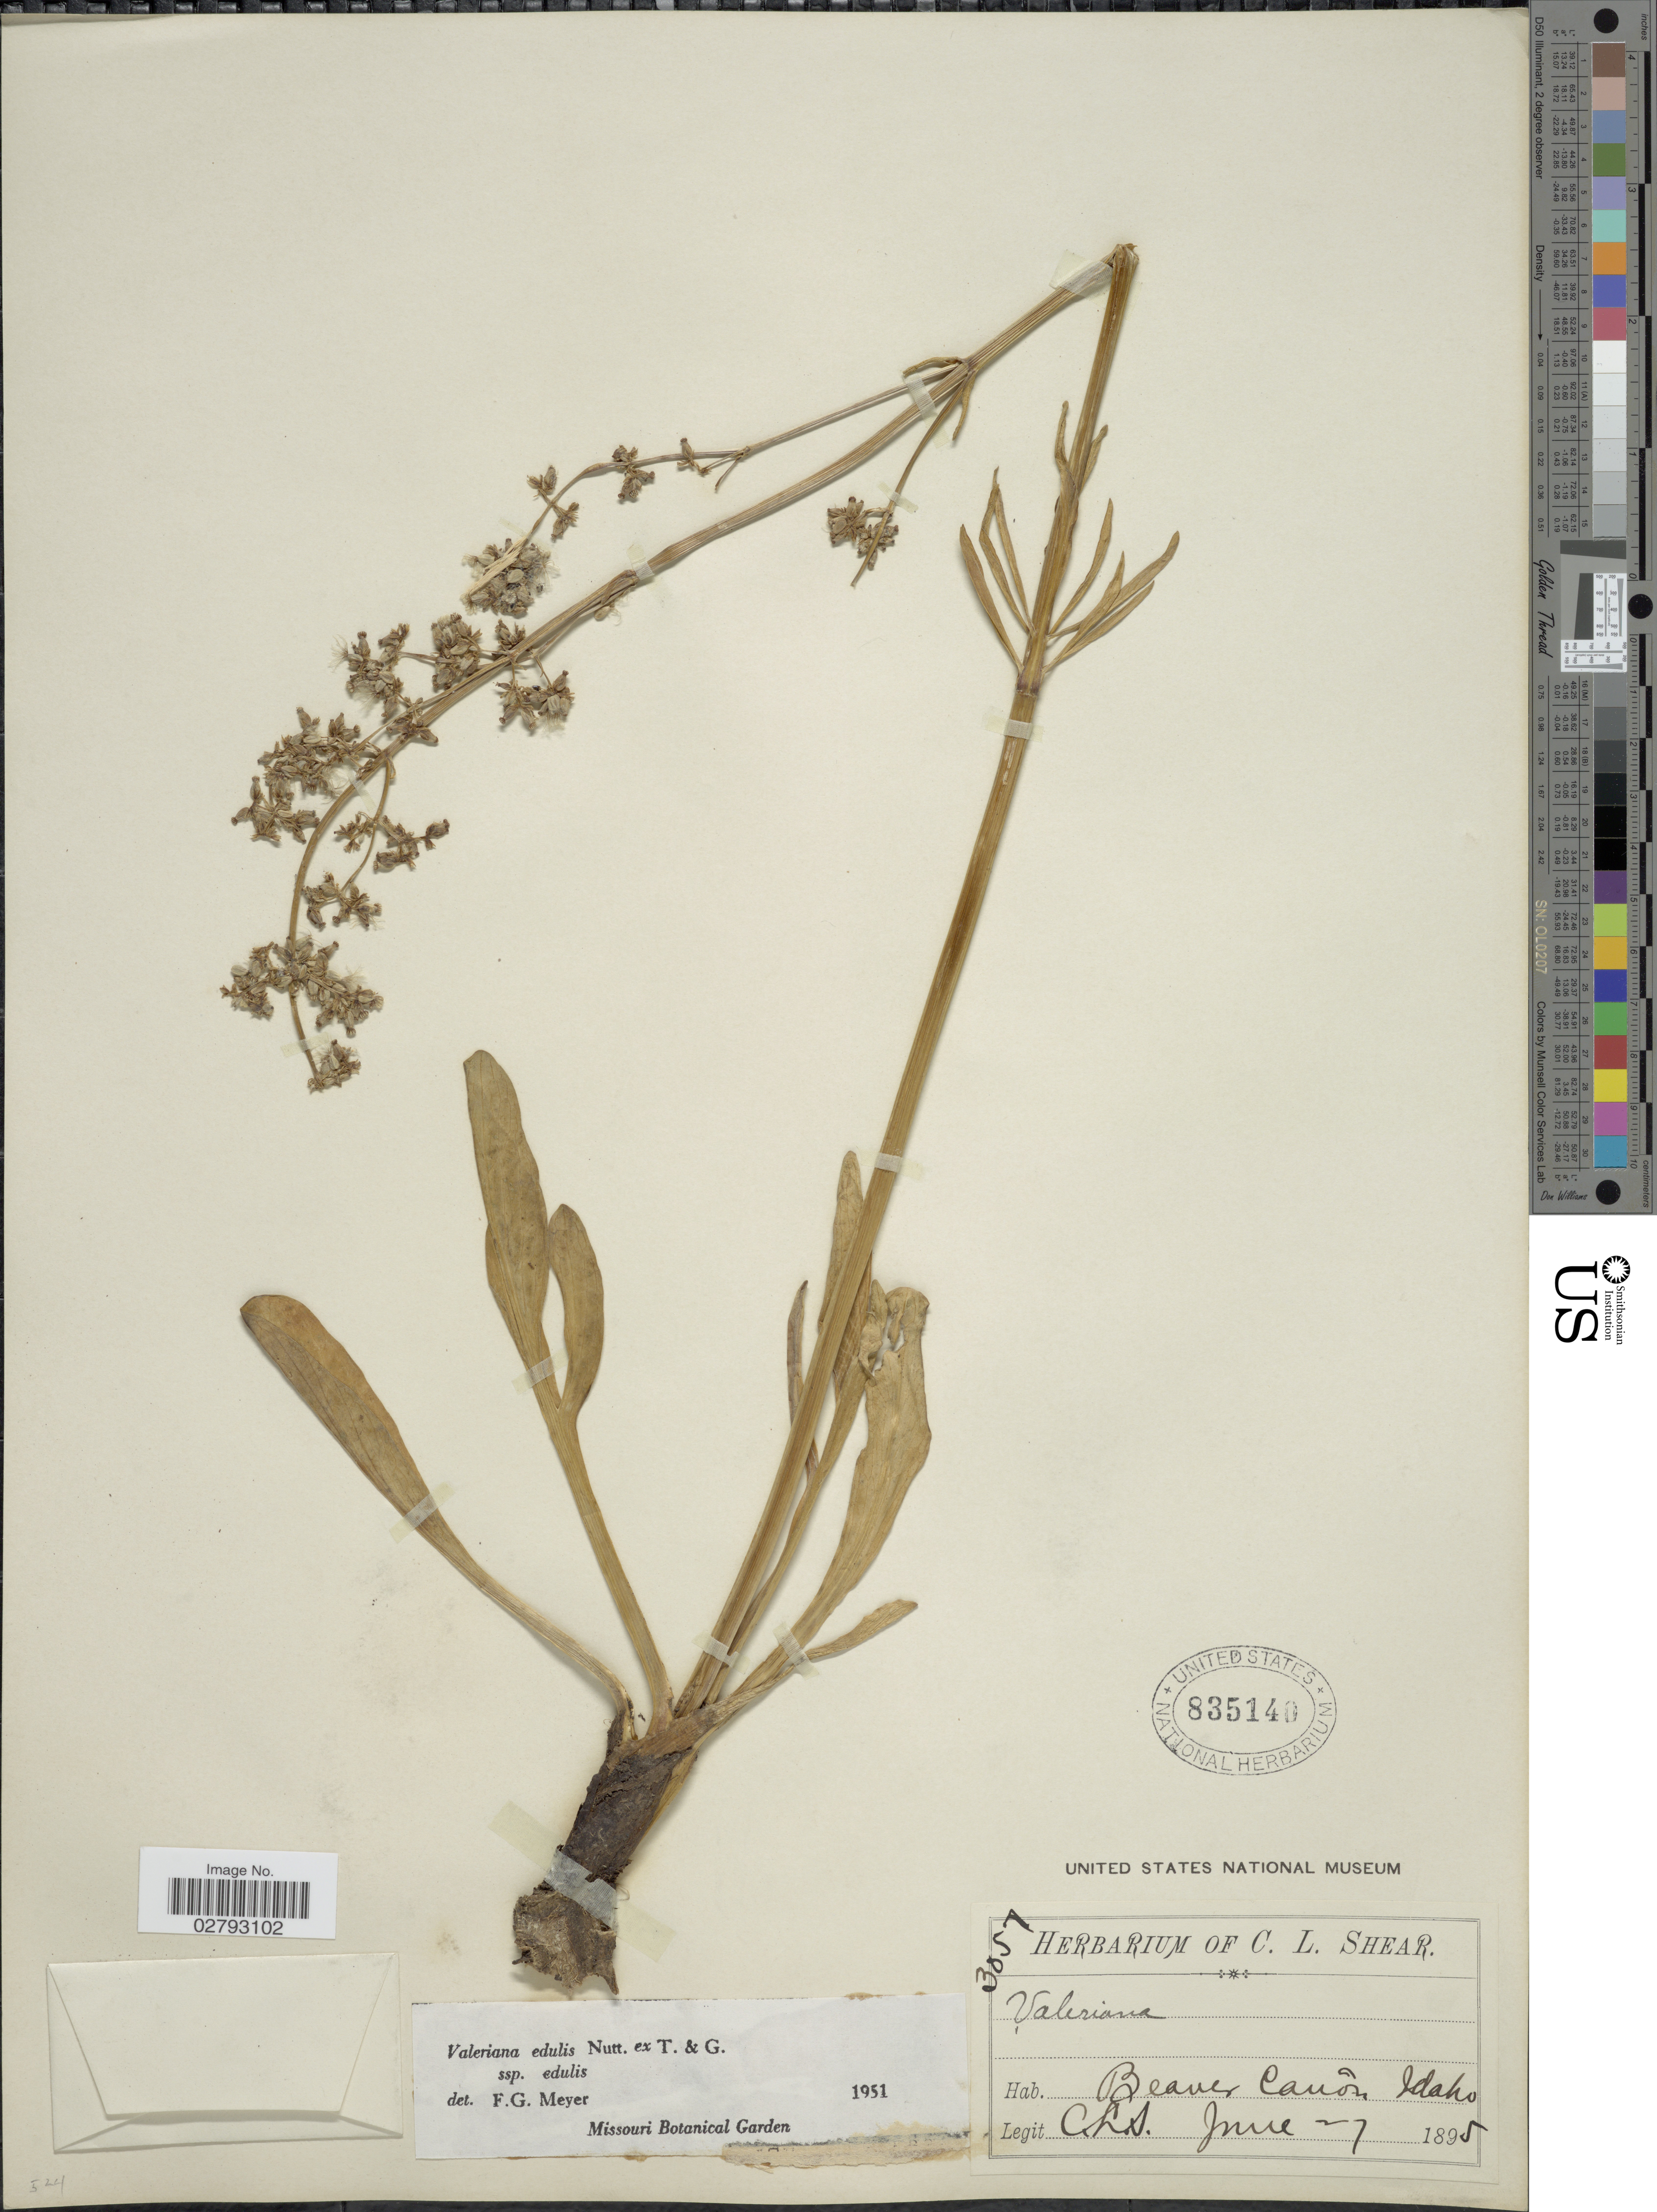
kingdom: Plantae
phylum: Tracheophyta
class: Magnoliopsida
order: Dipsacales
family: Caprifoliaceae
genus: Valeriana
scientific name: Valeriana edulis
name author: Nutt.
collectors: C. L. Shear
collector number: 3057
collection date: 1895-06-27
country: United States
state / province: Idaho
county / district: Nez Perce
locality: Beaver Canyon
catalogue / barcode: US 835140